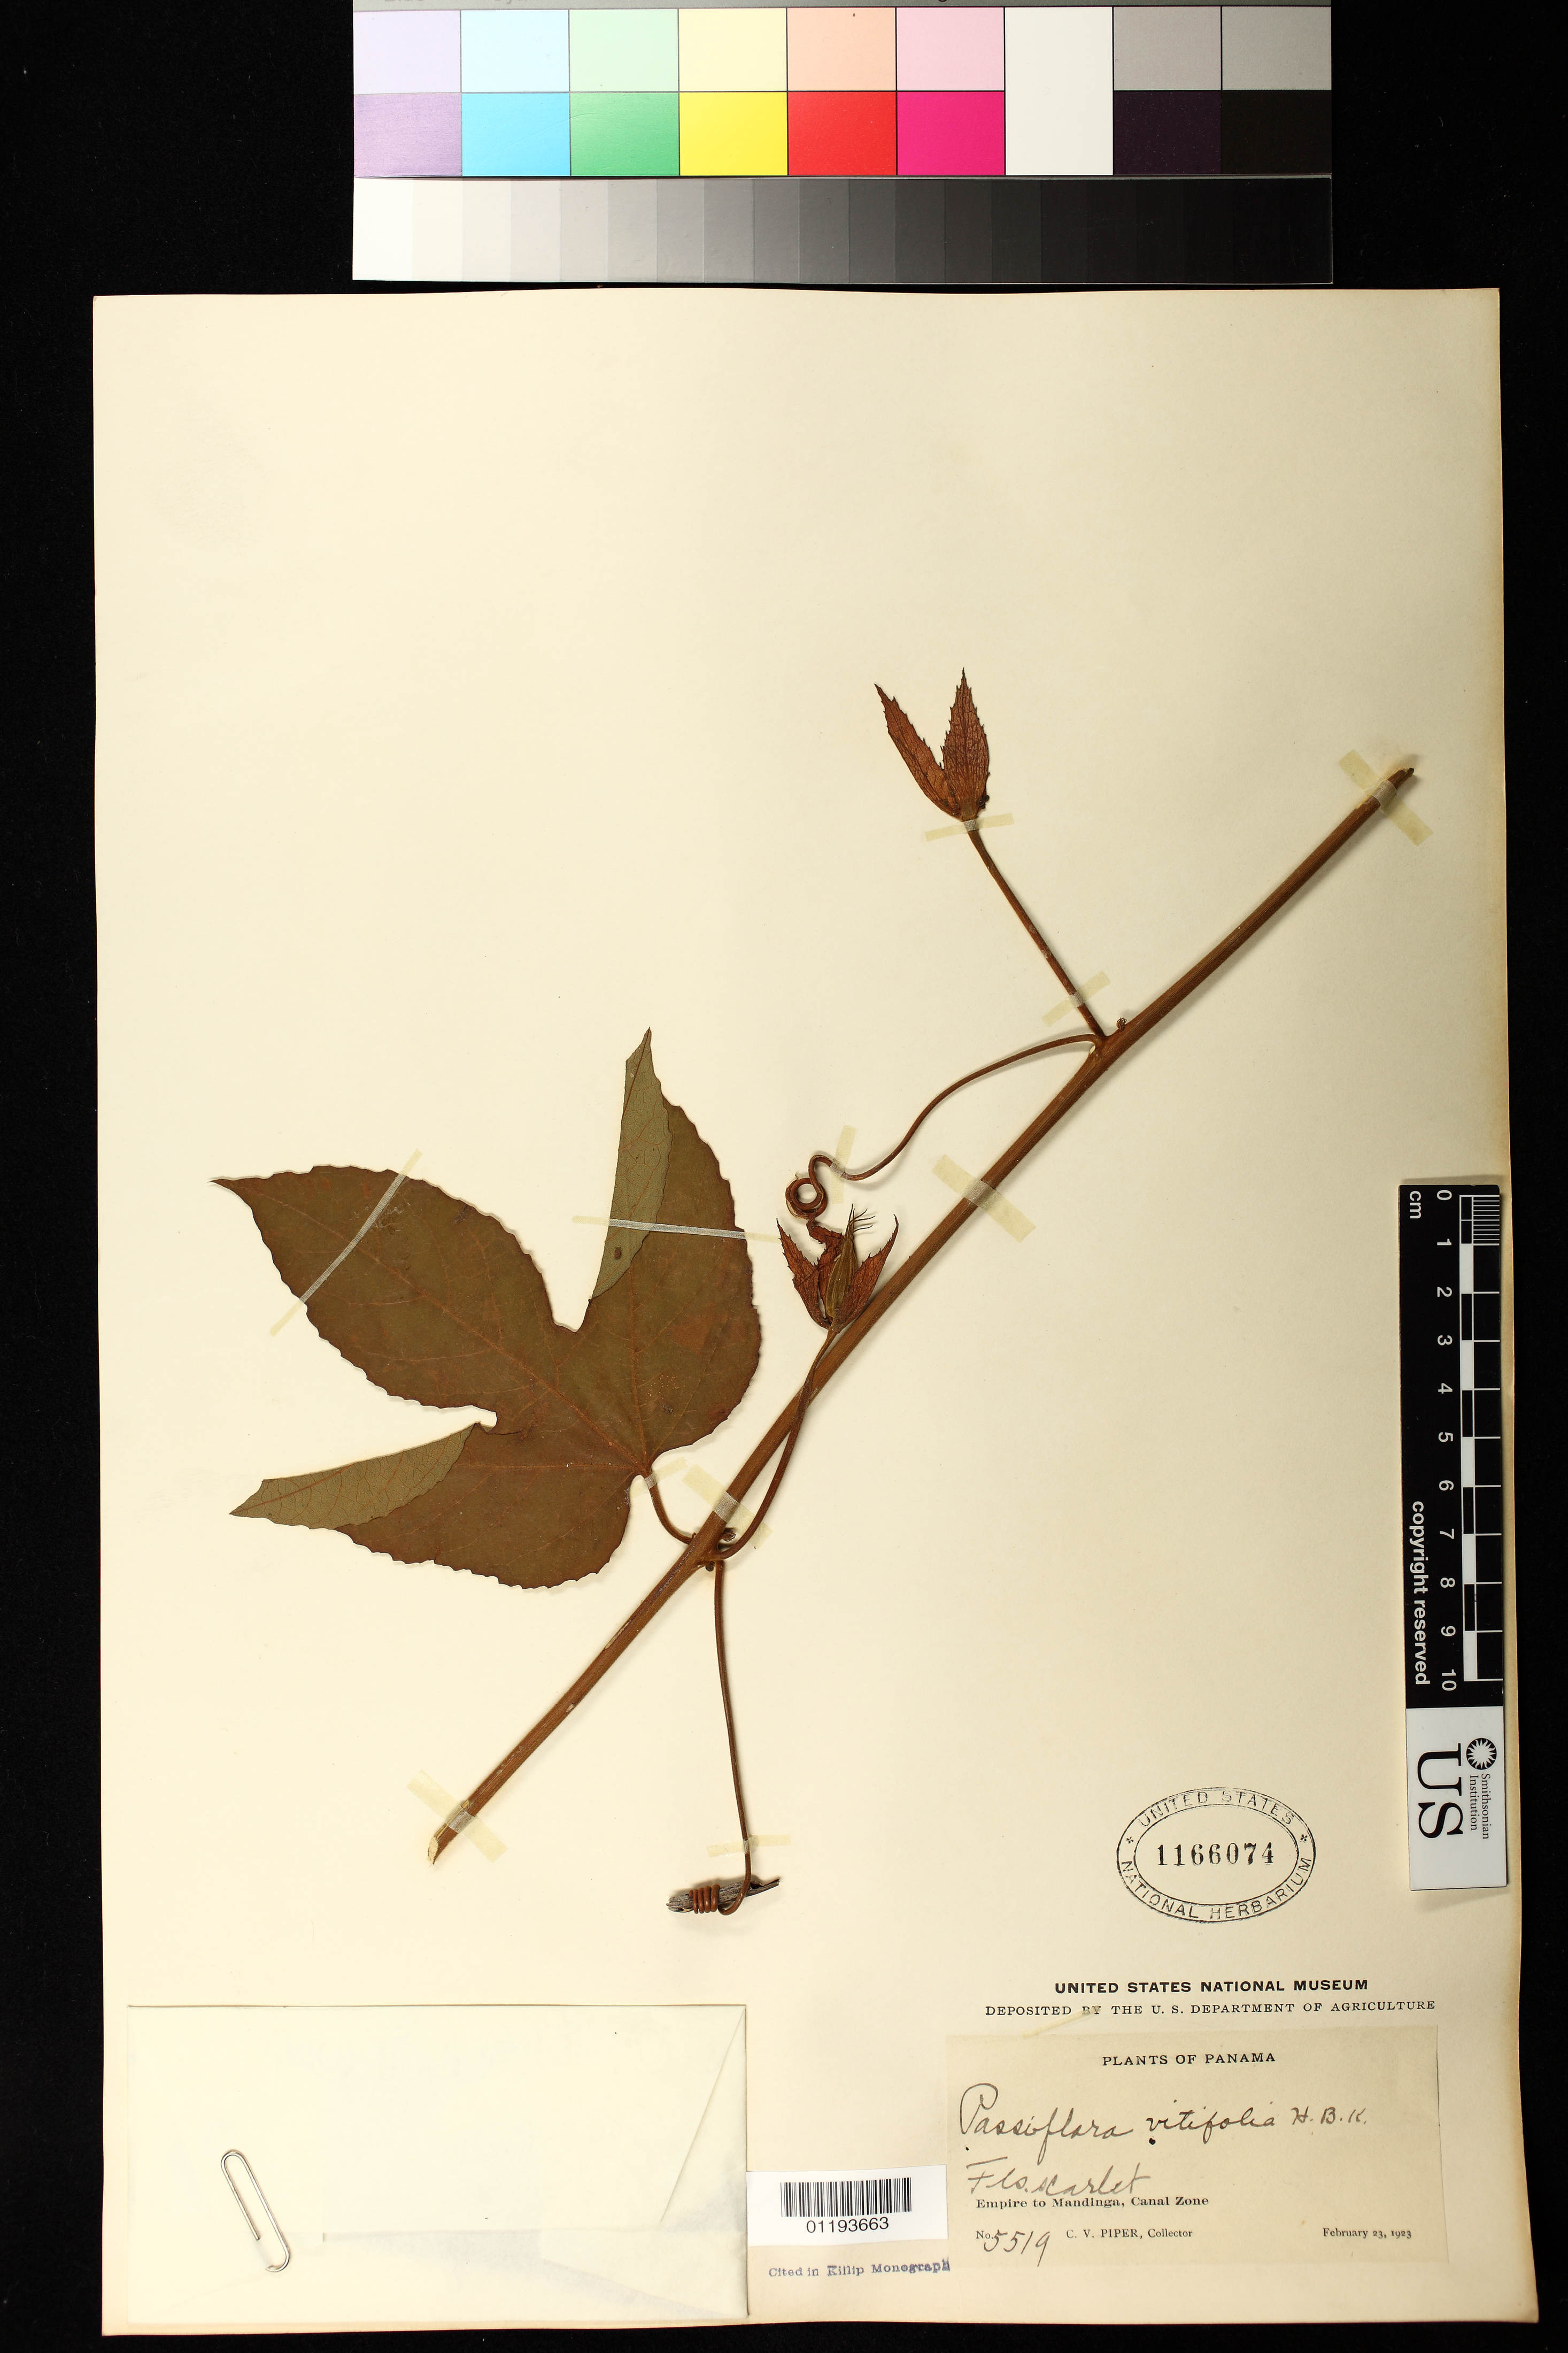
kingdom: Plantae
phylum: Tracheophyta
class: Magnoliopsida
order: Malpighiales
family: Passifloraceae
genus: Passiflora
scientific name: Passiflora vitifolia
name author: Kunth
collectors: C. V. Piper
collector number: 5519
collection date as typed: Feb 13 1923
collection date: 1923-02-13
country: Panama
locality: Empire to Mandinga, Canal Zone.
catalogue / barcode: US 1166074